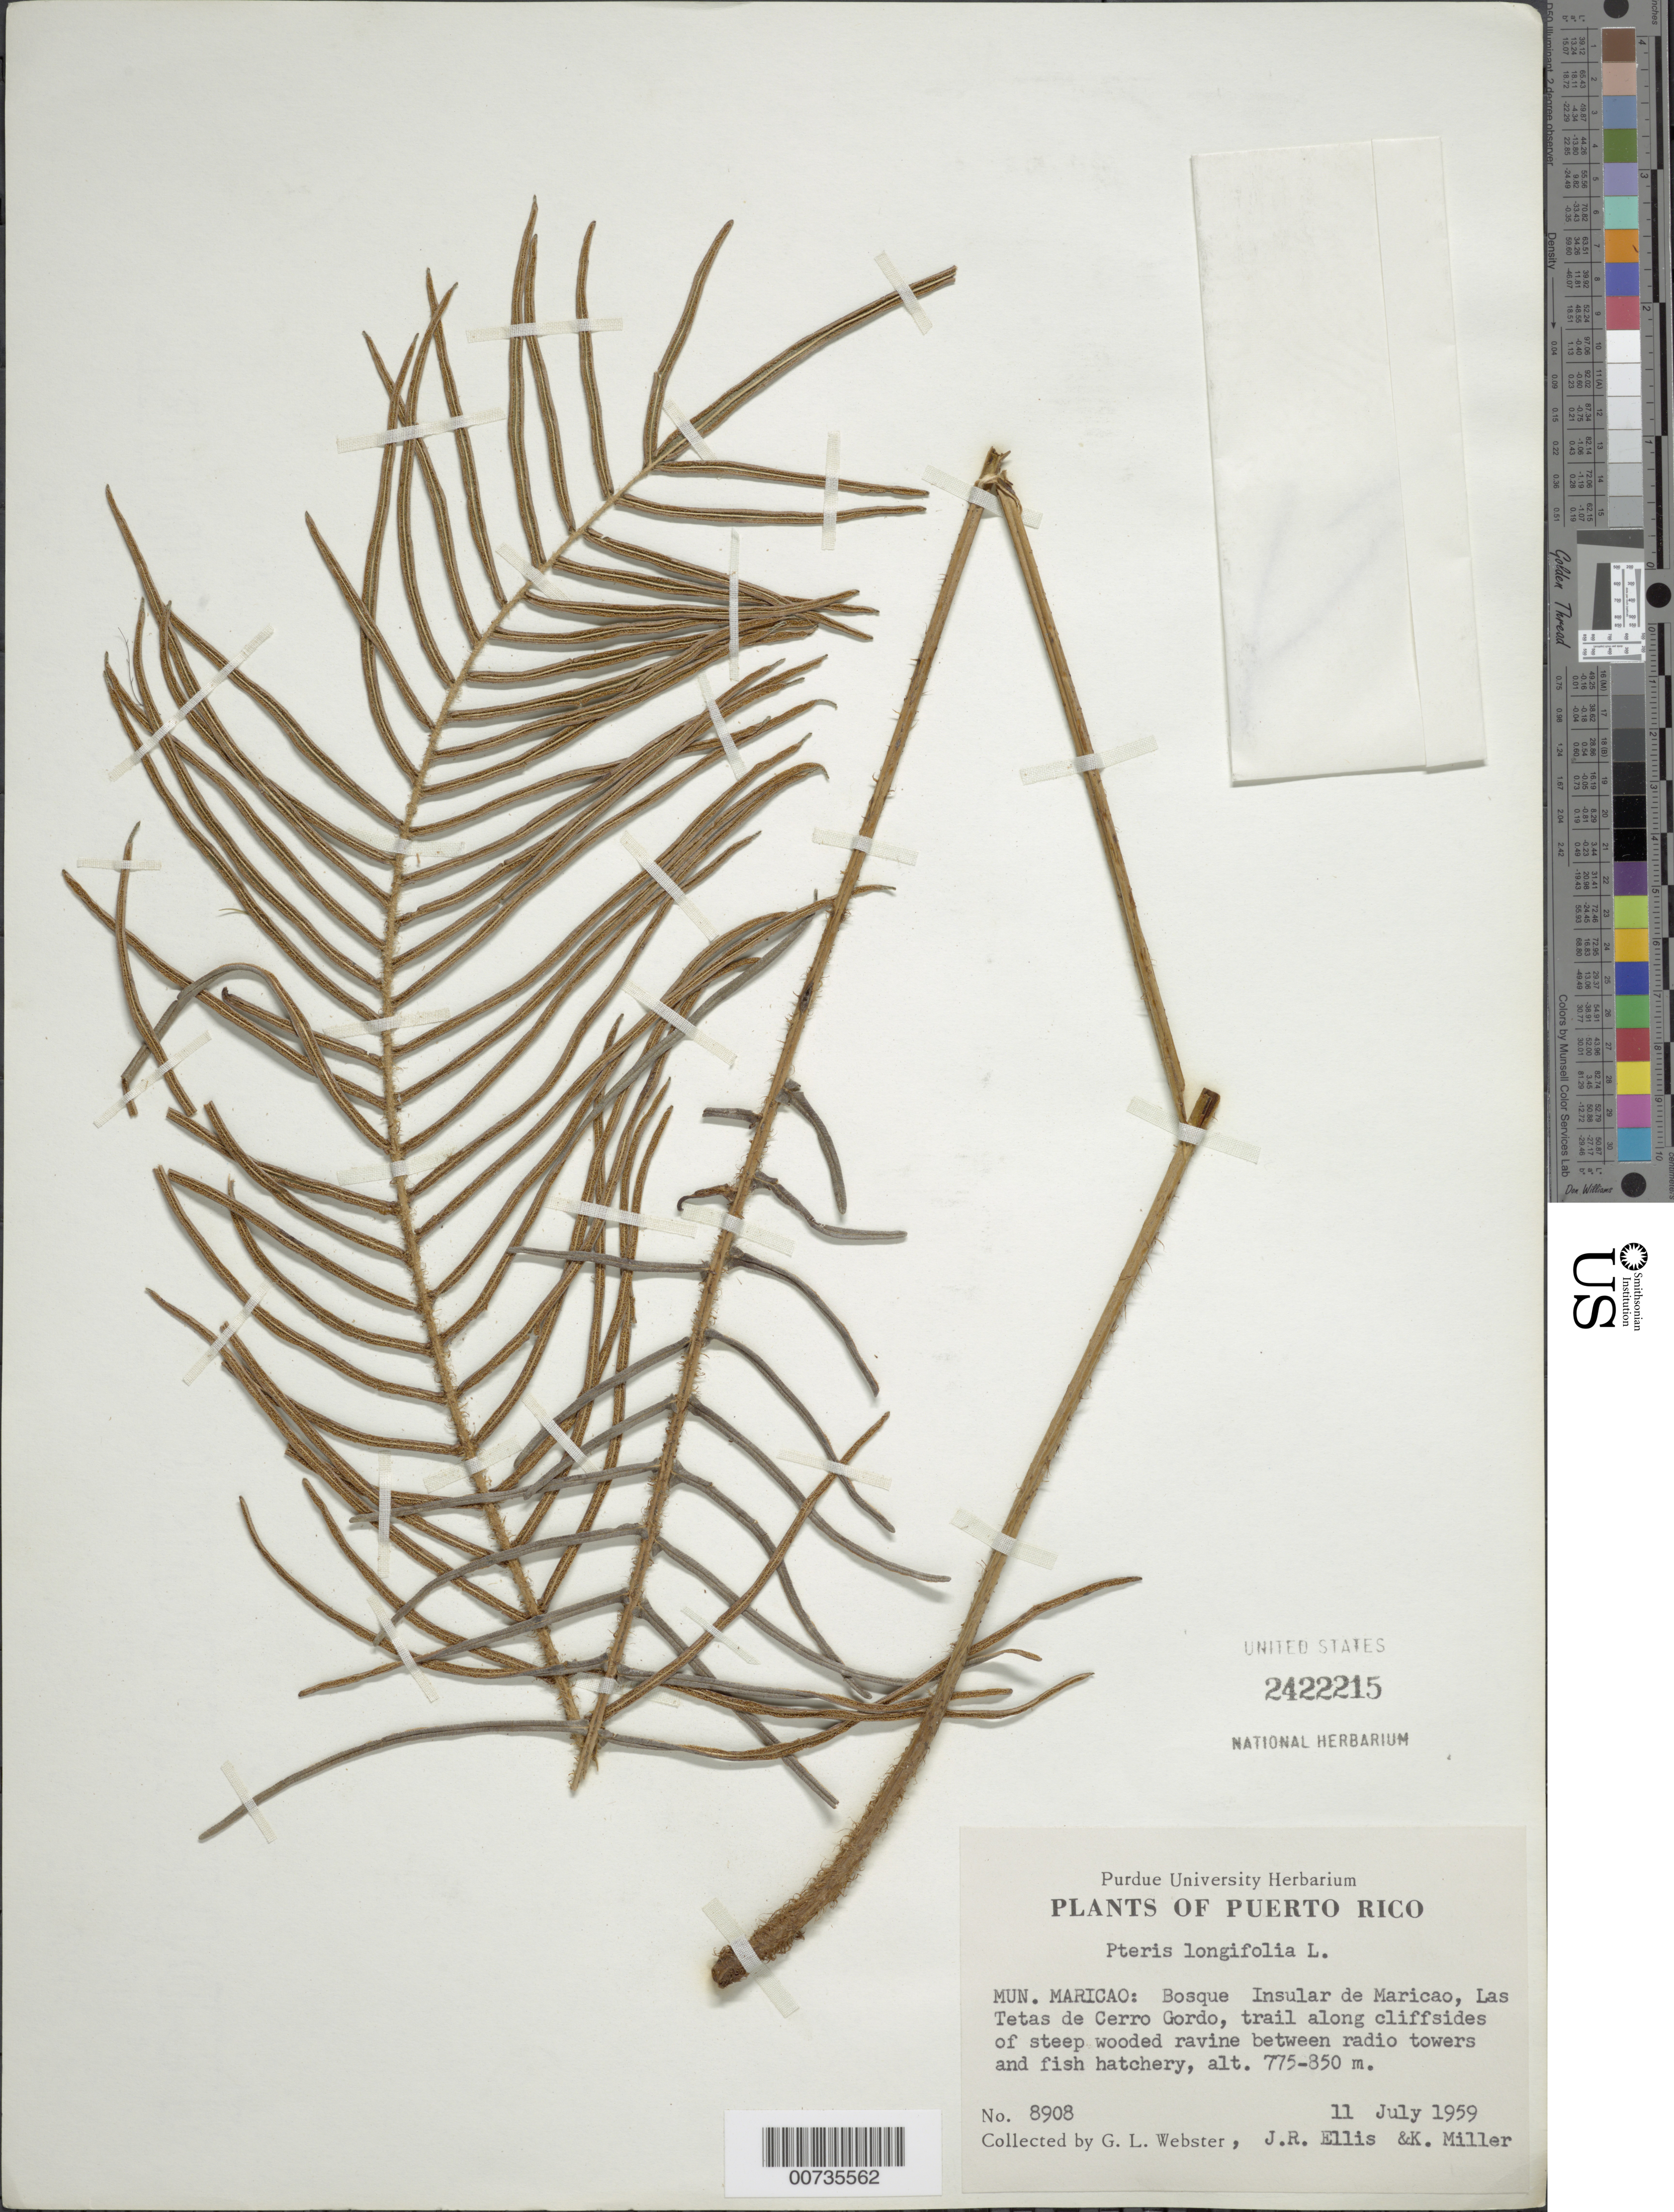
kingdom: Plantae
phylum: Tracheophyta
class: Polypodiopsida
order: Polypodiales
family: Pteridaceae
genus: Pteris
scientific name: Pteris longifolia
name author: L.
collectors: G. L. Webster, J. R. Ellis & K. Miller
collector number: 8908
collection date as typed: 11 Jul 1959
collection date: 1959-07-11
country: Puerto Rico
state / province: Maricao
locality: Bosque Insular de Maricao, Las Tetas de Cerro Gordo, trail along cliffsides of steep wooded ravine between radio towers and fish hatchery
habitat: Trail along cliffsides of steep wooded ravine between radio towers and fish hatchery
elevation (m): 775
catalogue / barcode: US 2422215